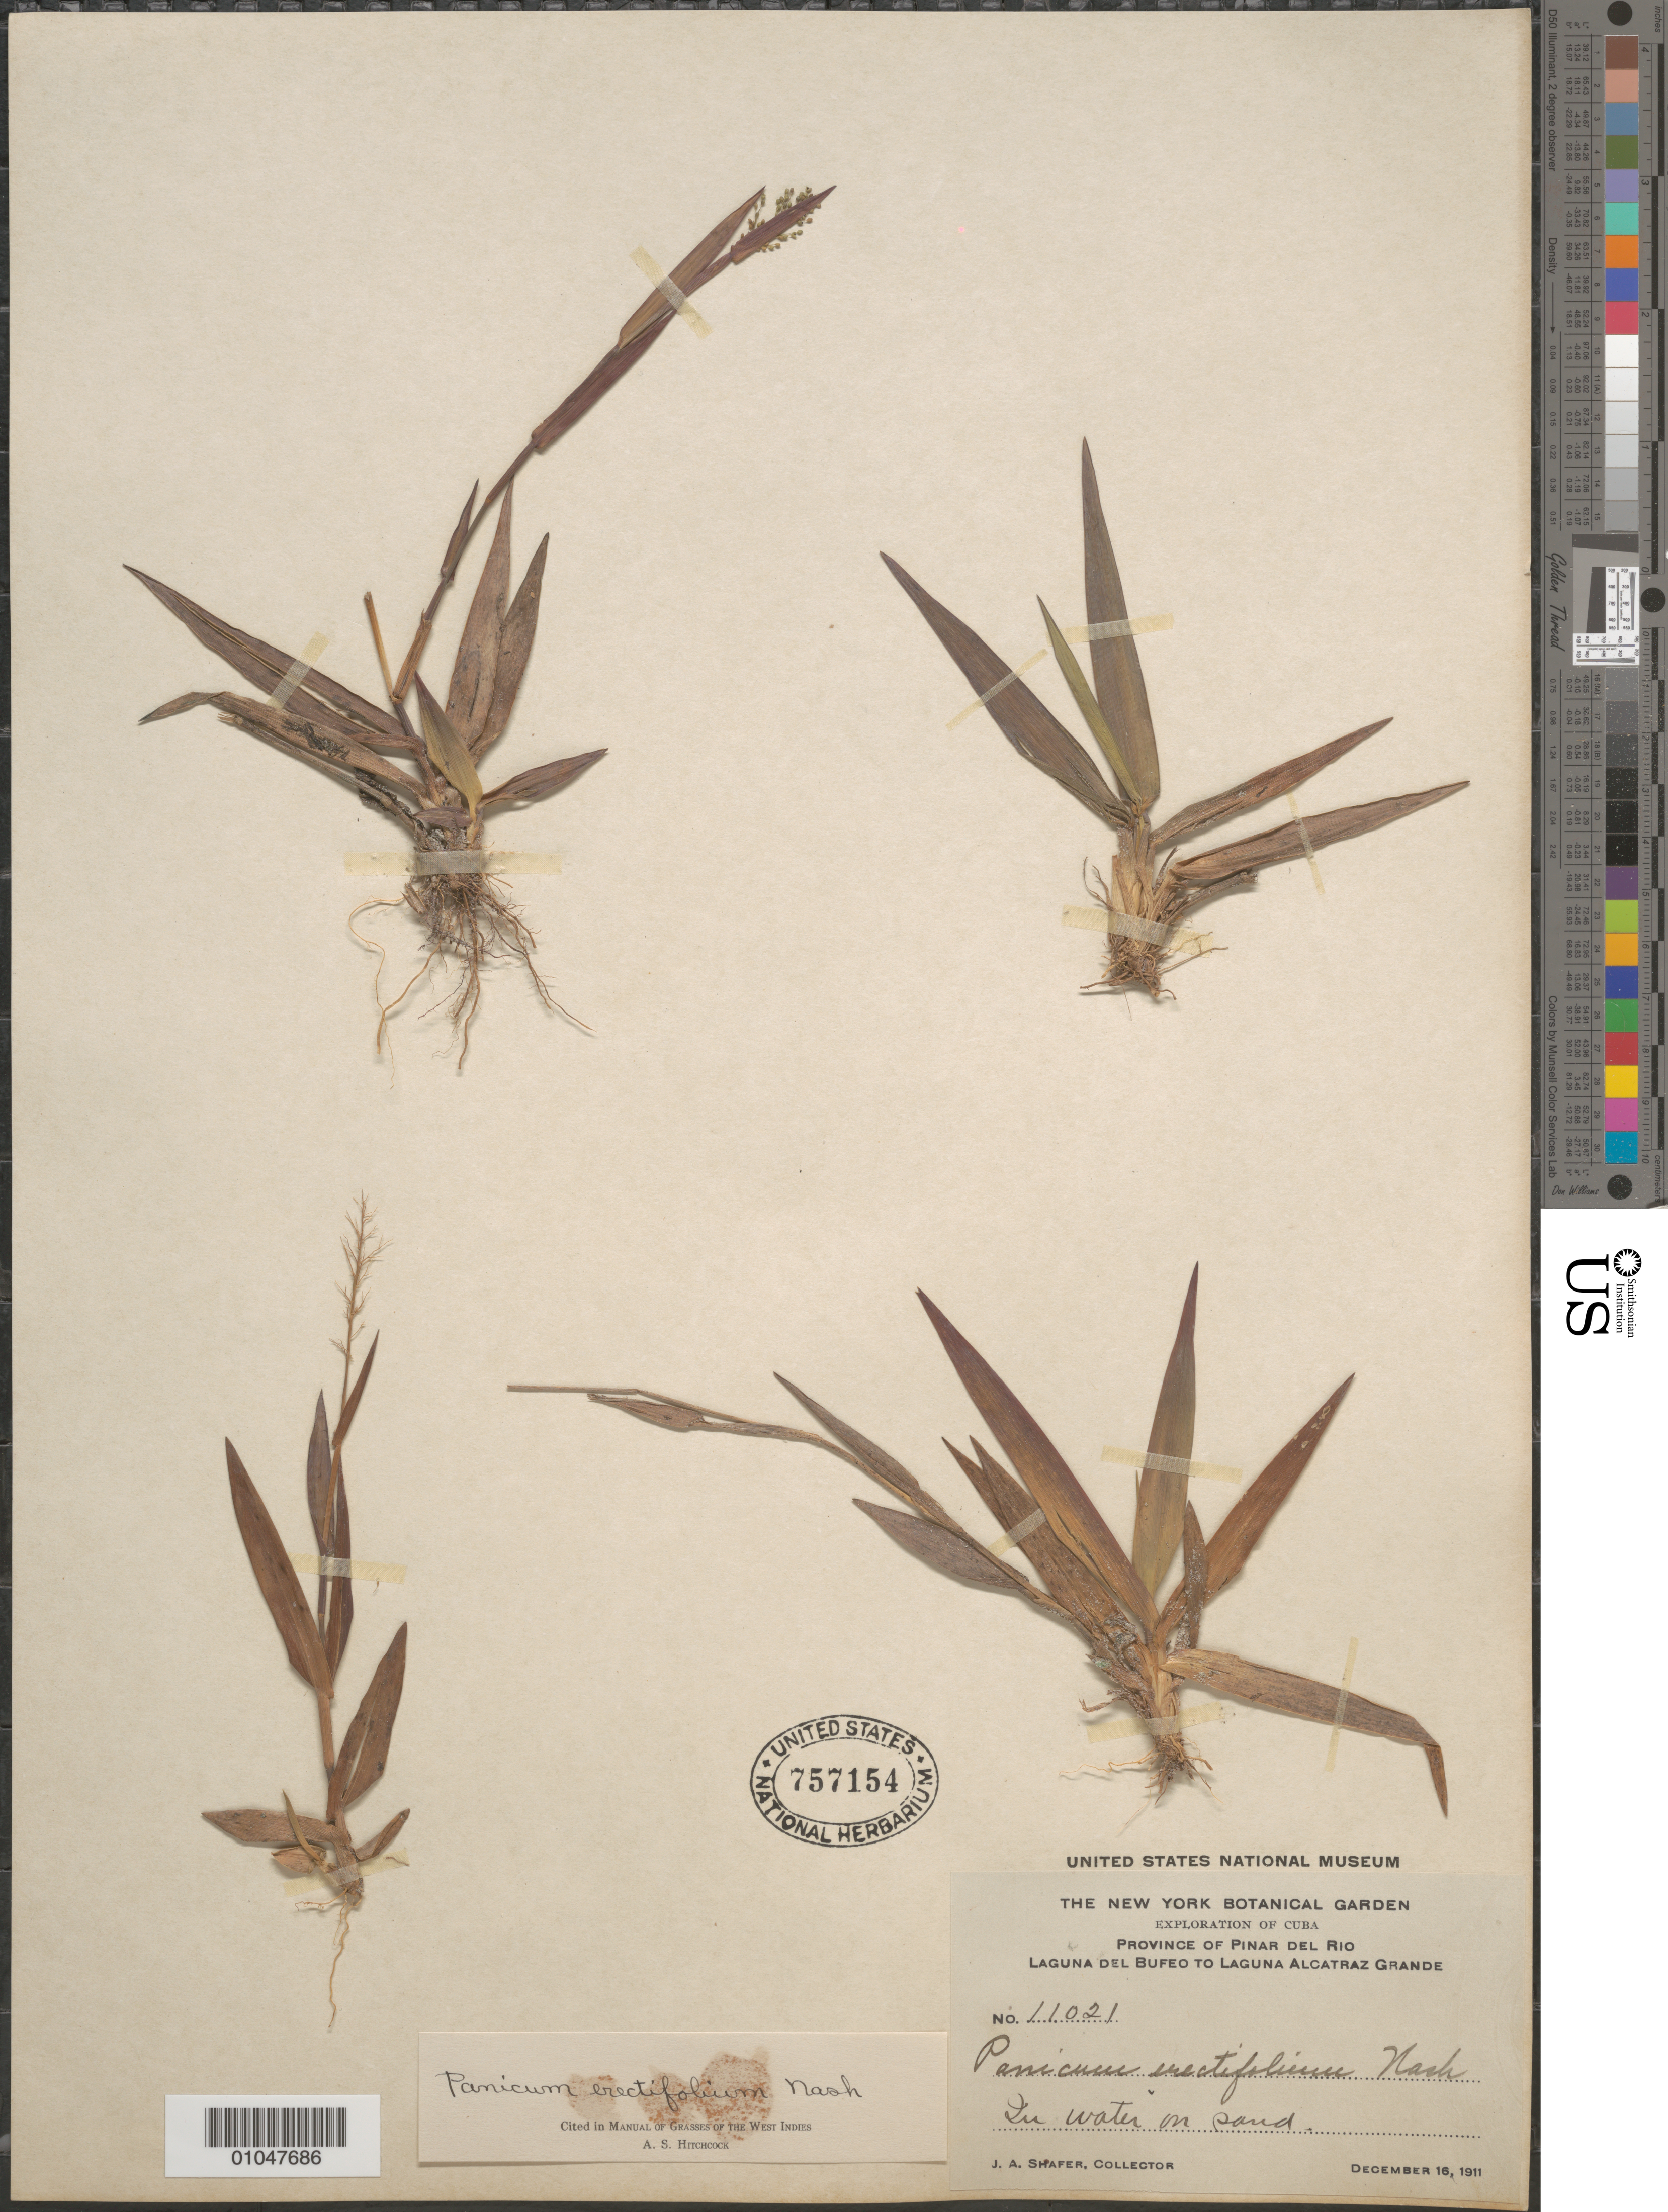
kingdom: Plantae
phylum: Tracheophyta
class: Liliopsida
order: Poales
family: Poaceae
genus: Panicum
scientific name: Panicum erectifolium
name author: Nash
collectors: J. A. Shafer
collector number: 11021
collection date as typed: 16 Dec 1911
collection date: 1911-12-16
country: Cuba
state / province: Pinar del Rio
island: Cuba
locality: Laguna del Bufeo to Laguna Alcatraz Grande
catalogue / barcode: US 757154